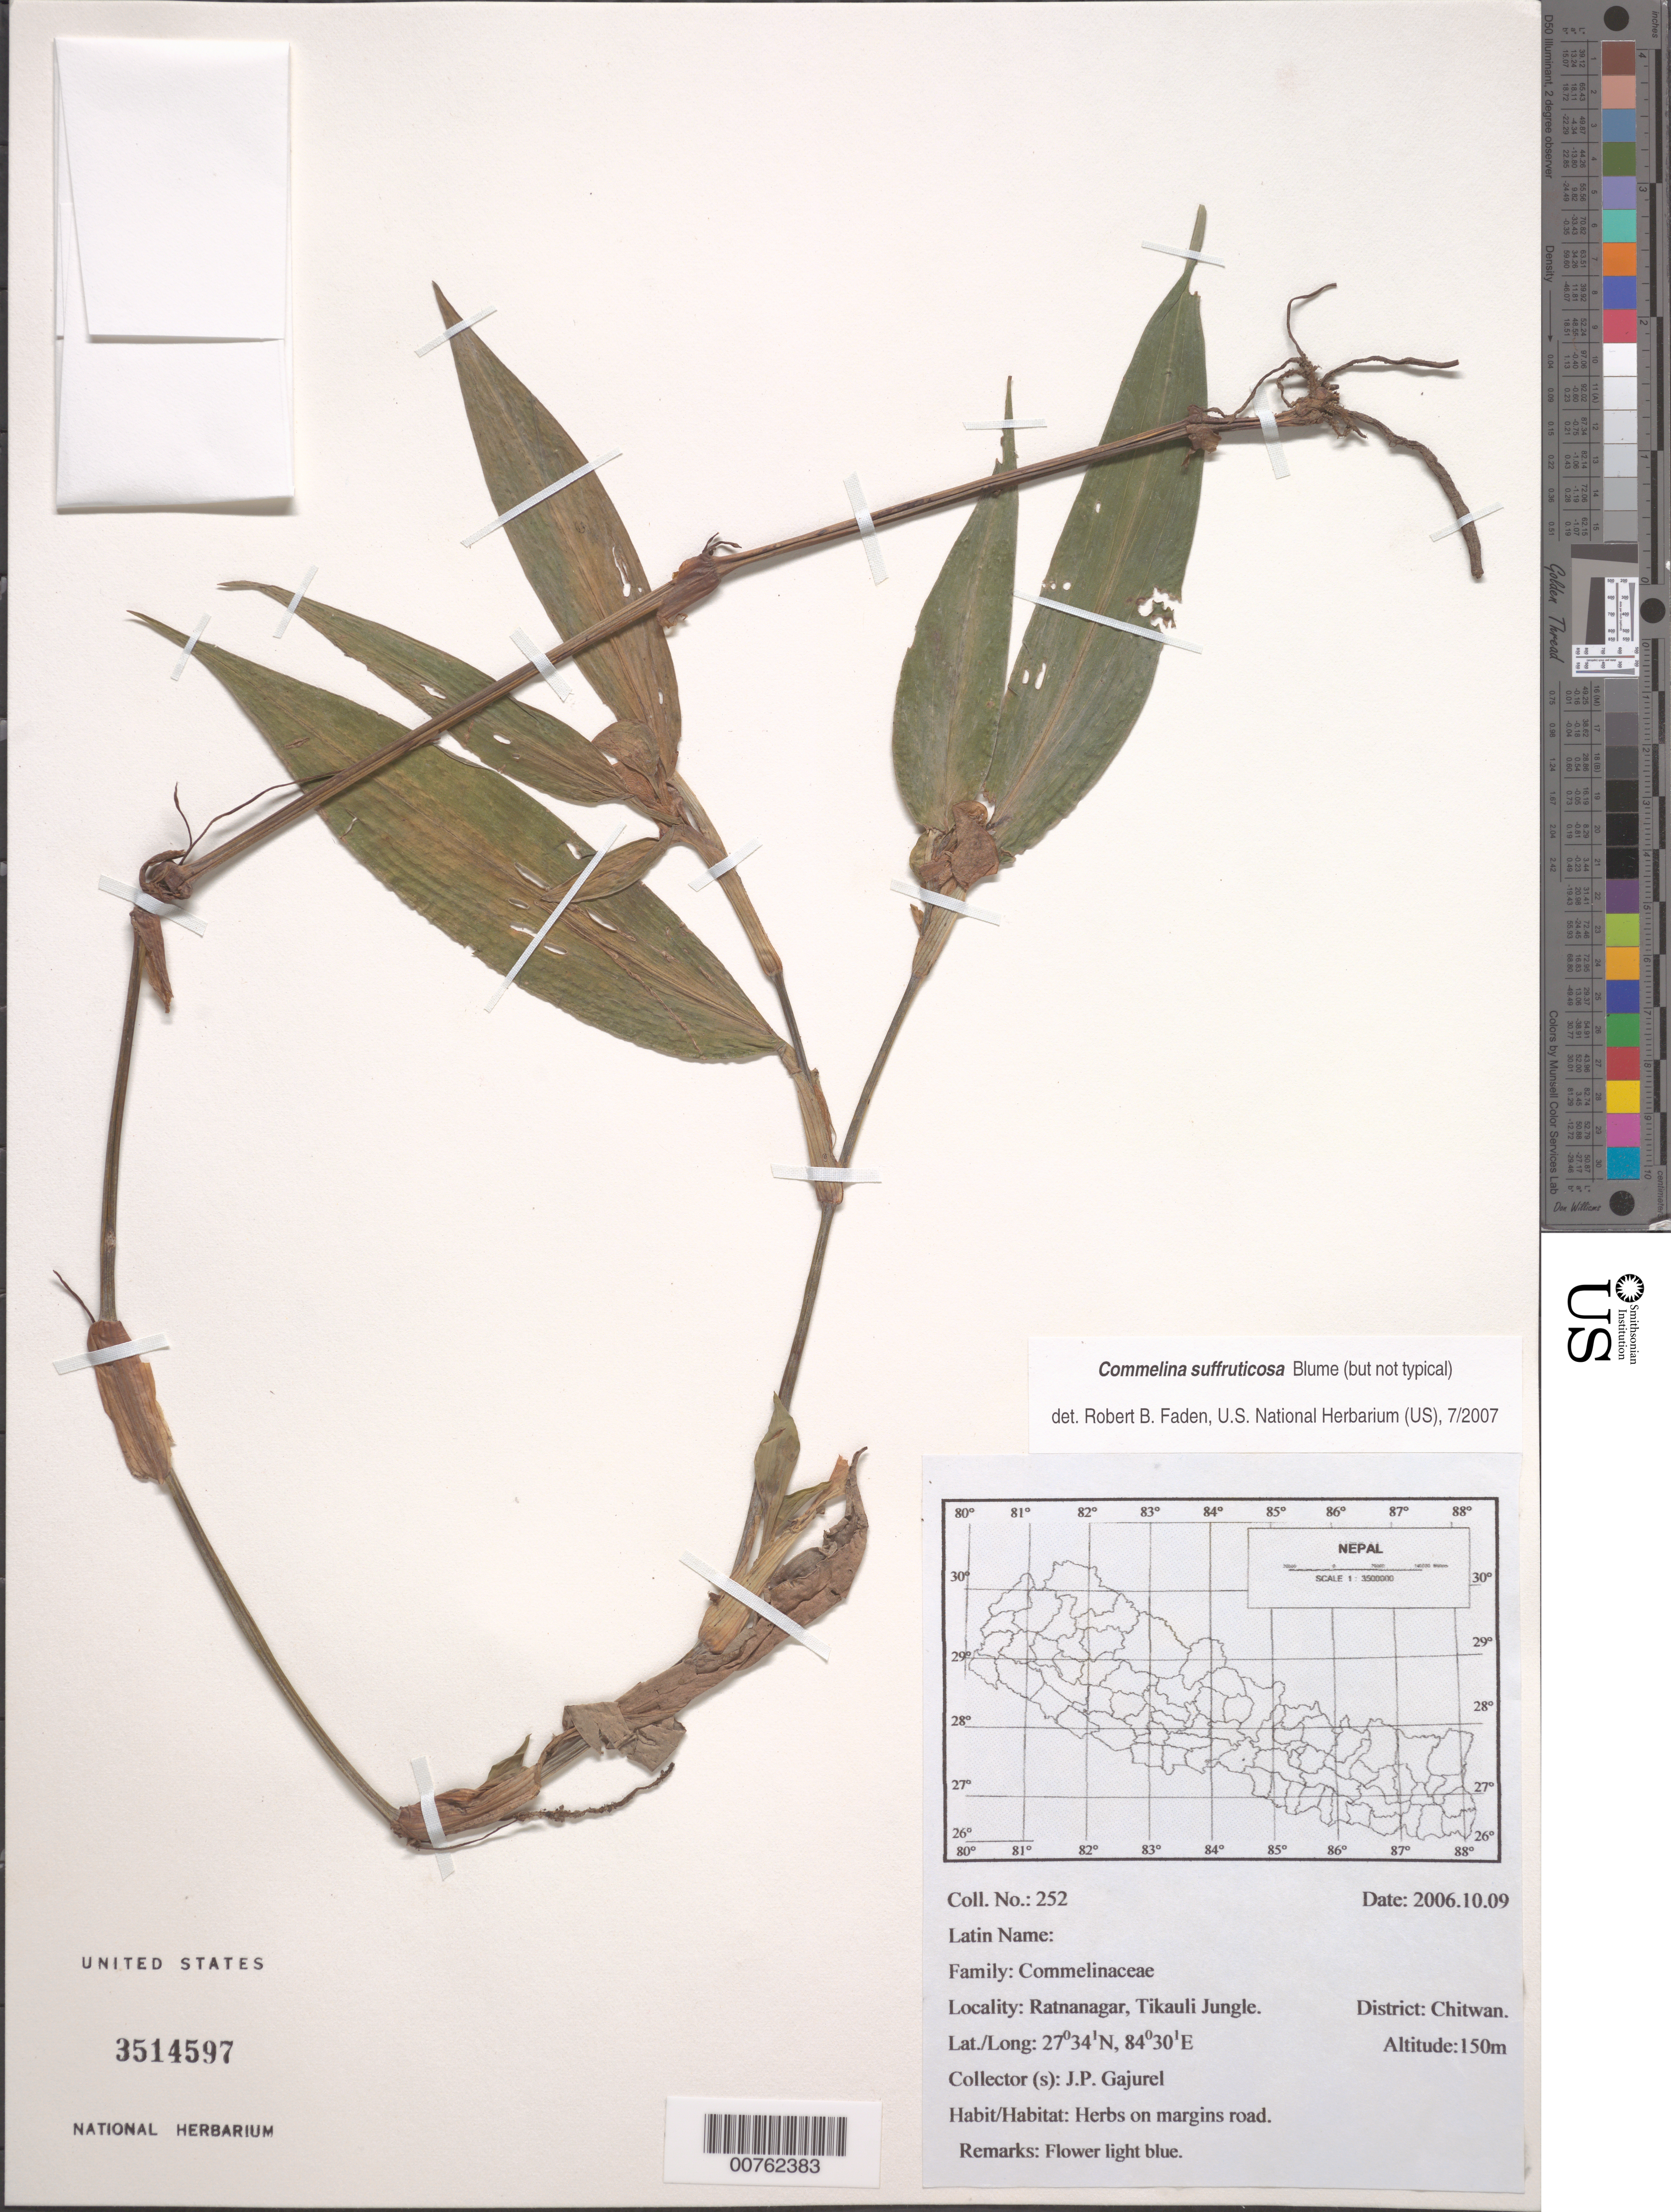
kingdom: Plantae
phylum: Tracheophyta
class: Liliopsida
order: Commelinales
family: Commelinaceae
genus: Commelina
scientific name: Commelina suffruticosa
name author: Blume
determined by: Faden, Robert B., (US), Smithsonian Institution - National Museum of Natural History (UNITED STATES)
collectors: J. Gajurel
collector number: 252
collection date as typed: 09 Oct 2006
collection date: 2006-10-09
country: Nepal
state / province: Narayani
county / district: Chitwan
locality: Ratnanagar, Tikauli Jungle.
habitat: Herbs on margins road.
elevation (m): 150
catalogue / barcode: US 3514597